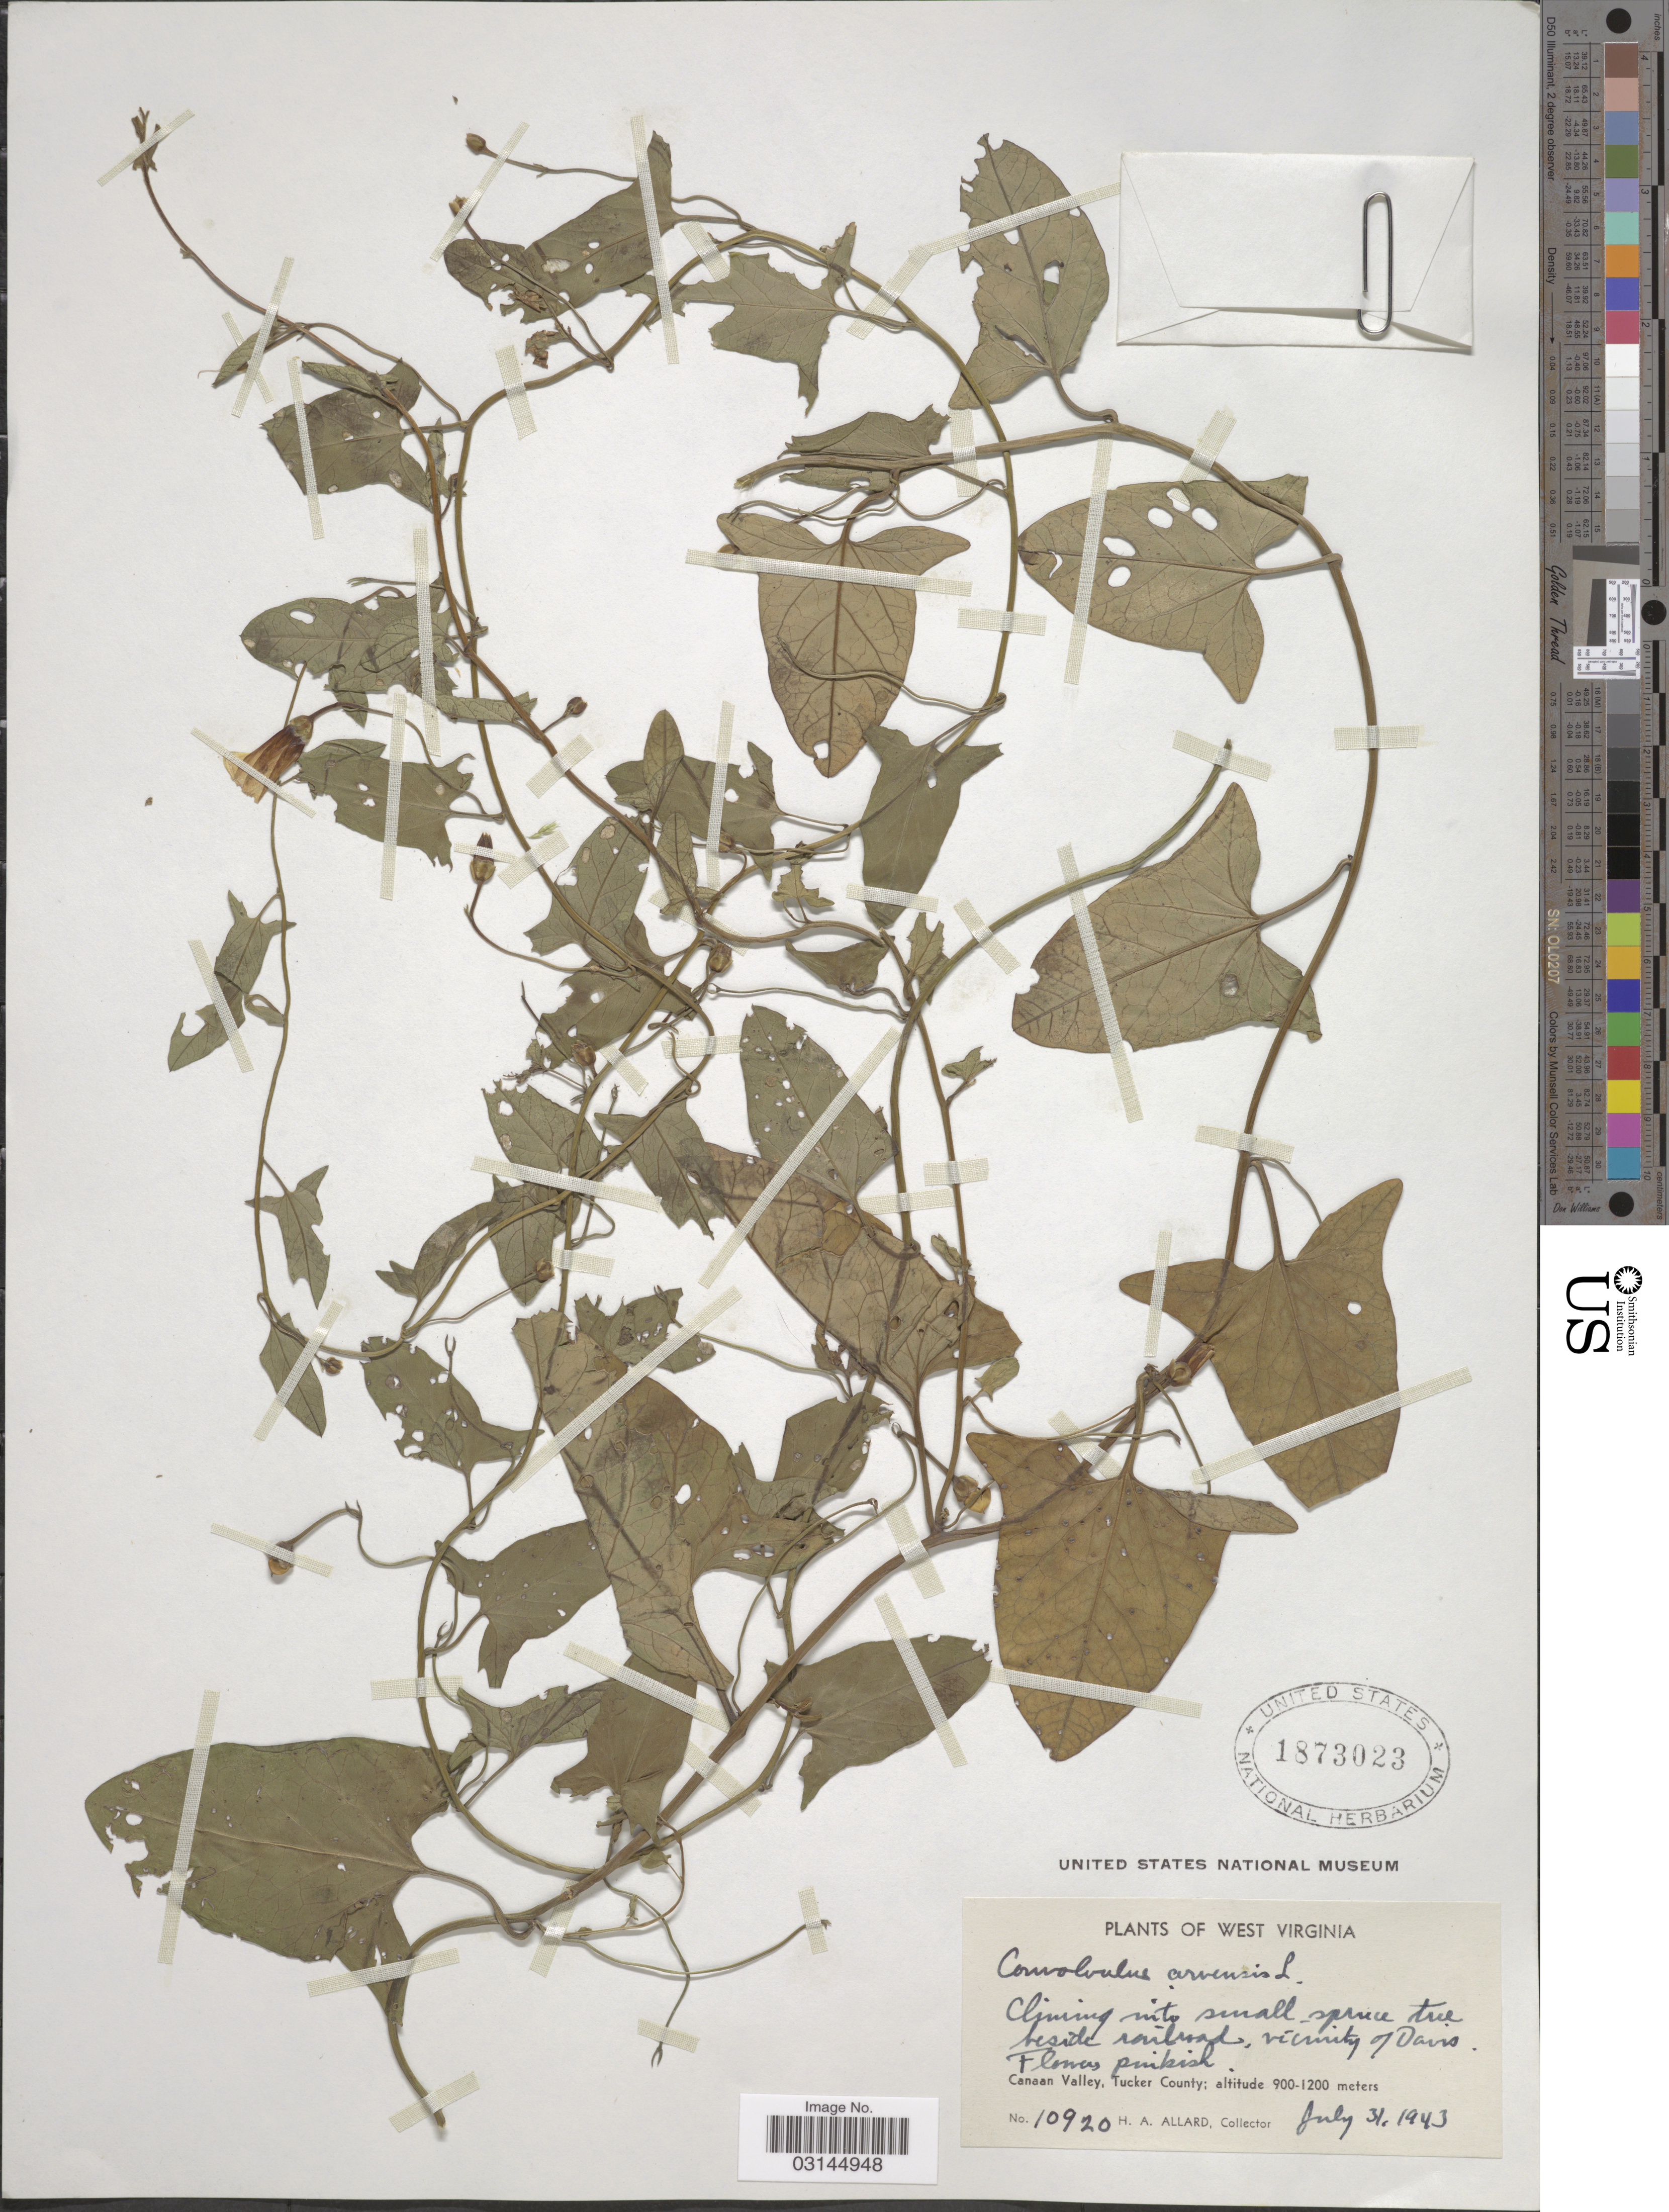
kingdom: Plantae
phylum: Tracheophyta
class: Magnoliopsida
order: Solanales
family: Convolvulaceae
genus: Convolvulus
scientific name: Convolvulus arvensis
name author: L.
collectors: H. A. Allard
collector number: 10920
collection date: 1943-07-31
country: United States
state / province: West Virginia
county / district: Tucker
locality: Beside railroad, vicinity of Davis. Canaan Valley, Tucker County.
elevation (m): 900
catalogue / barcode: US 1873023